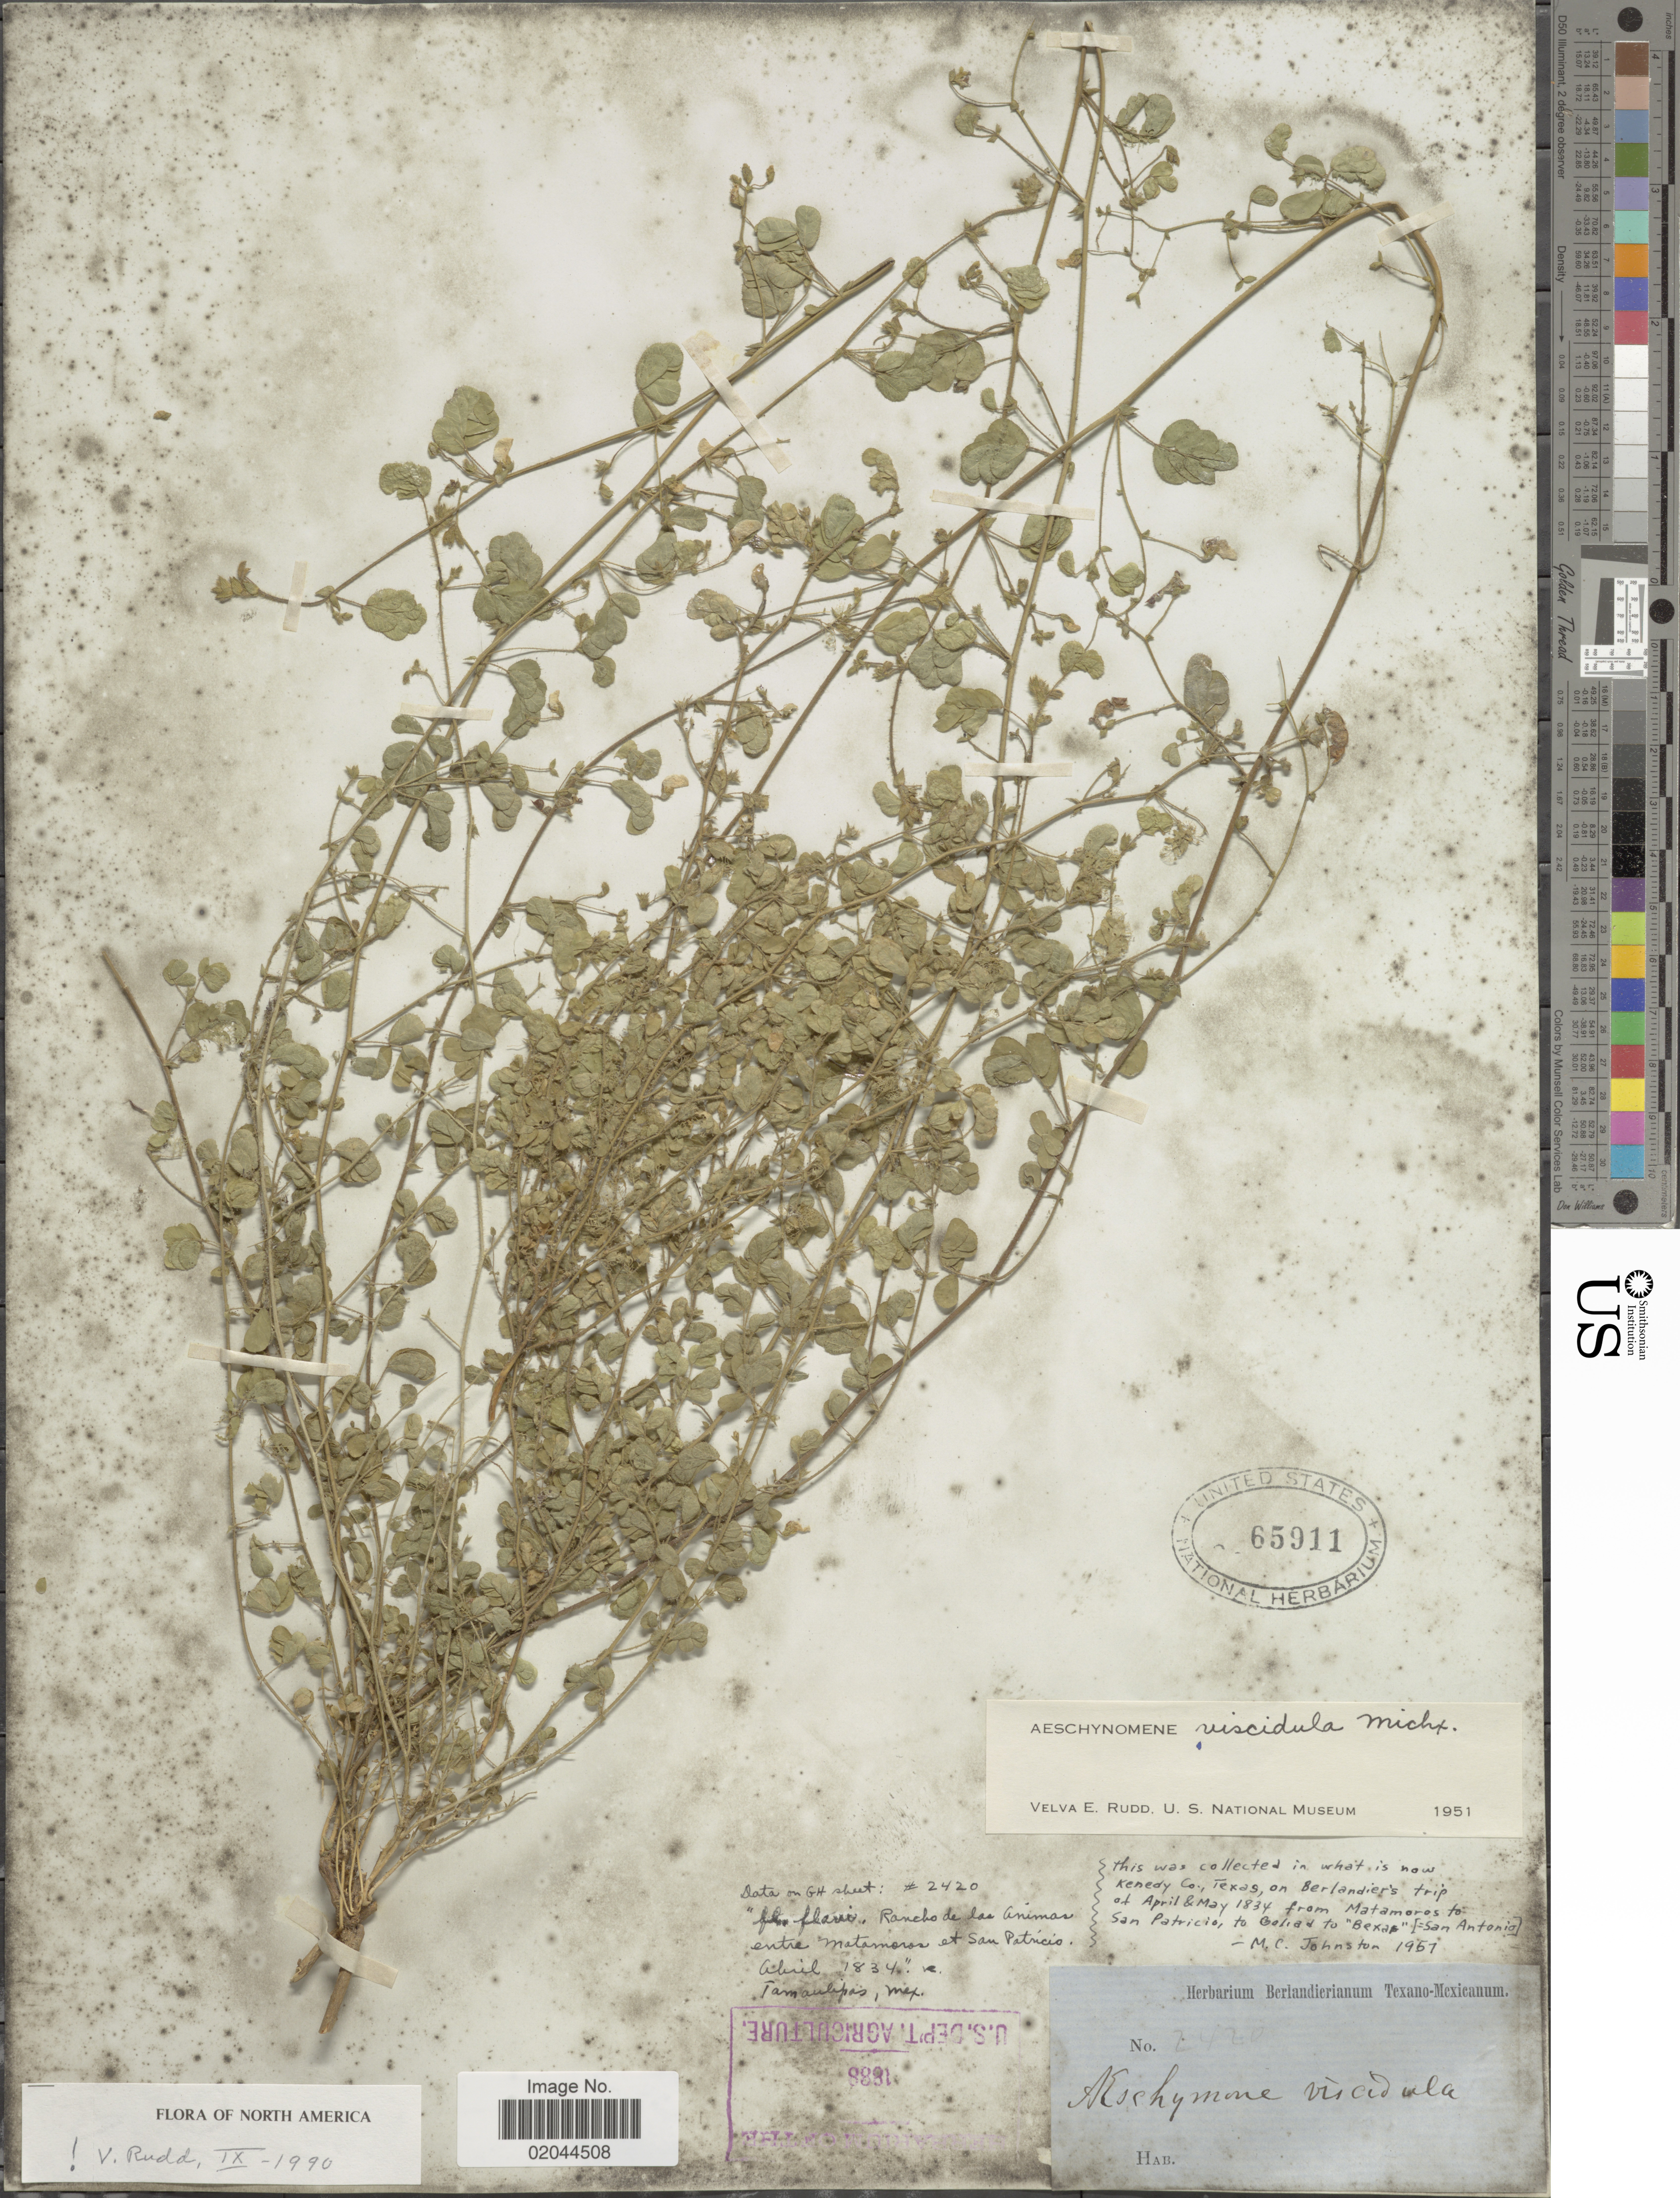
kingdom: Plantae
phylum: Tracheophyta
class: Magnoliopsida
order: Fabales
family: Fabaceae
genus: Aeschynomene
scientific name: Aeschynomene viscidula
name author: Michx.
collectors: M. Johnston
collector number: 2420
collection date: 1967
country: United States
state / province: Texas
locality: Kenedy Co., on Berlandier's trip from Matamoros to San Patricio, to Goliad to "Bexar" (San Antonio)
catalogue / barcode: US 65911